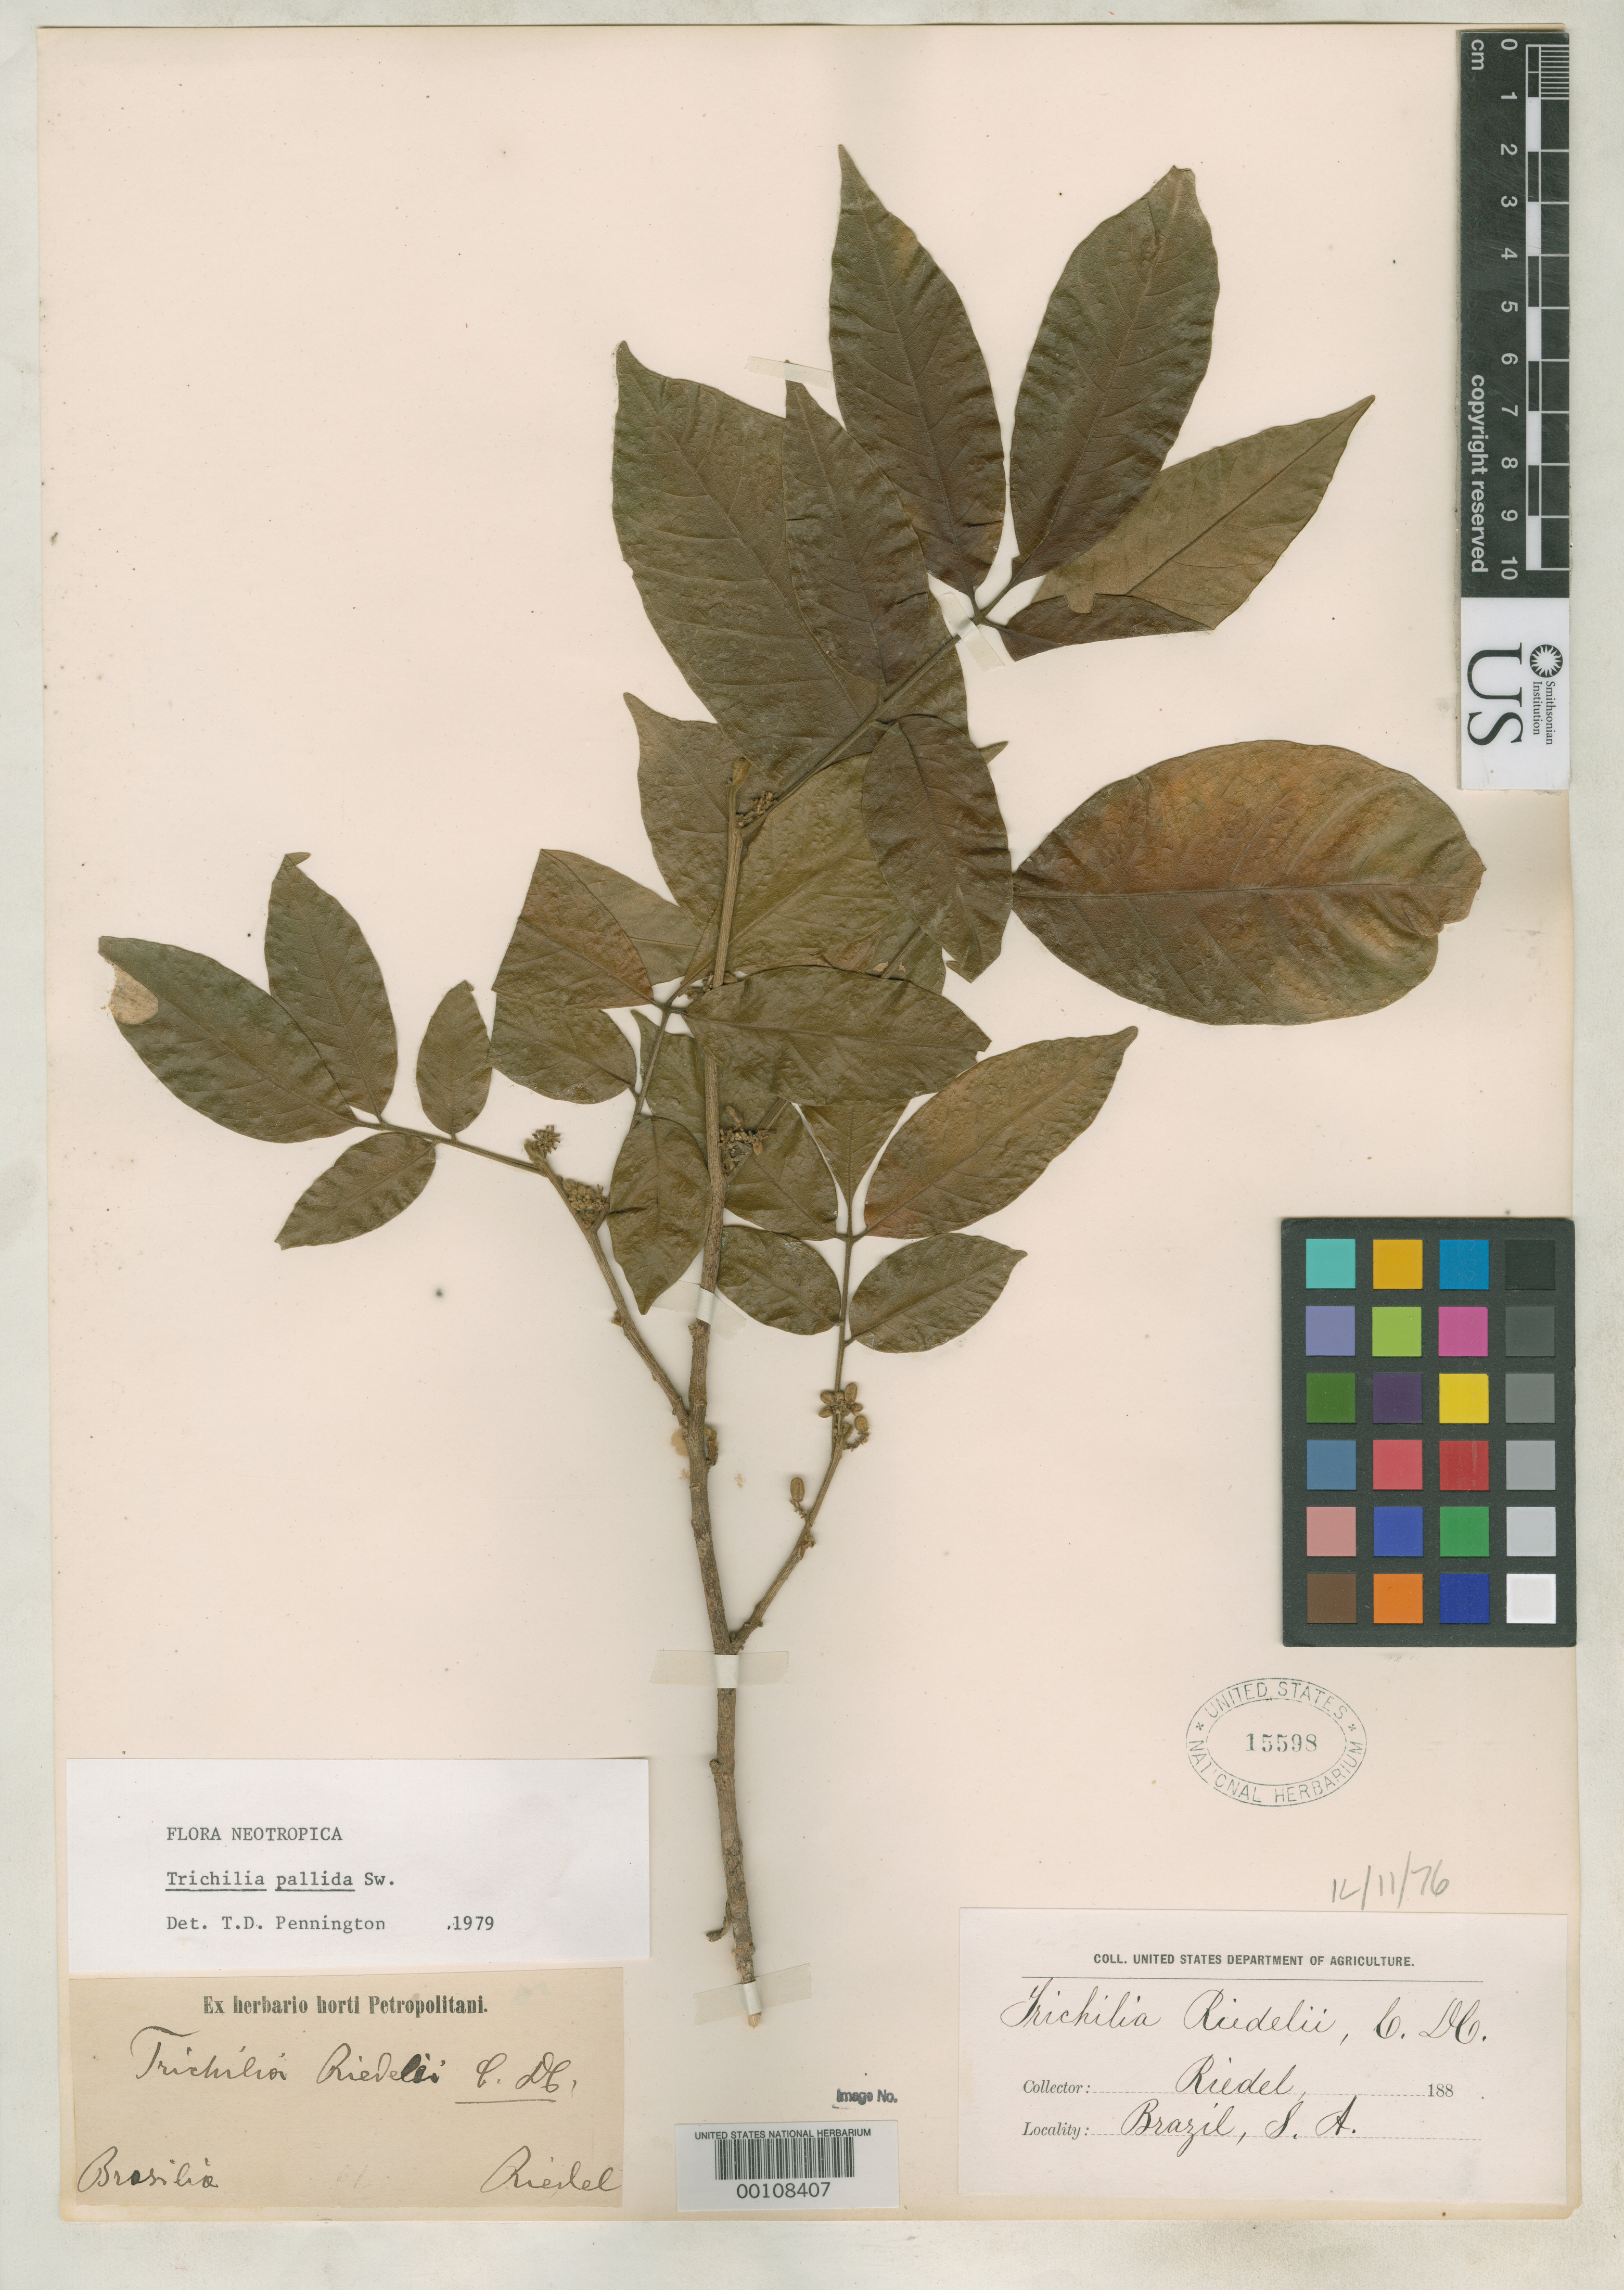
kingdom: Plantae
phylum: Tracheophyta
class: Magnoliopsida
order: Sapindales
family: Meliaceae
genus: Trichilia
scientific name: Trichilia riedelii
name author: C. DC. in Mart.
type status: Syntype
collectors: L. Riedel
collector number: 2056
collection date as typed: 188-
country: Brazil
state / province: São Paulo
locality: Between Sorocaba and Ytu.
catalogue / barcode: US 15598